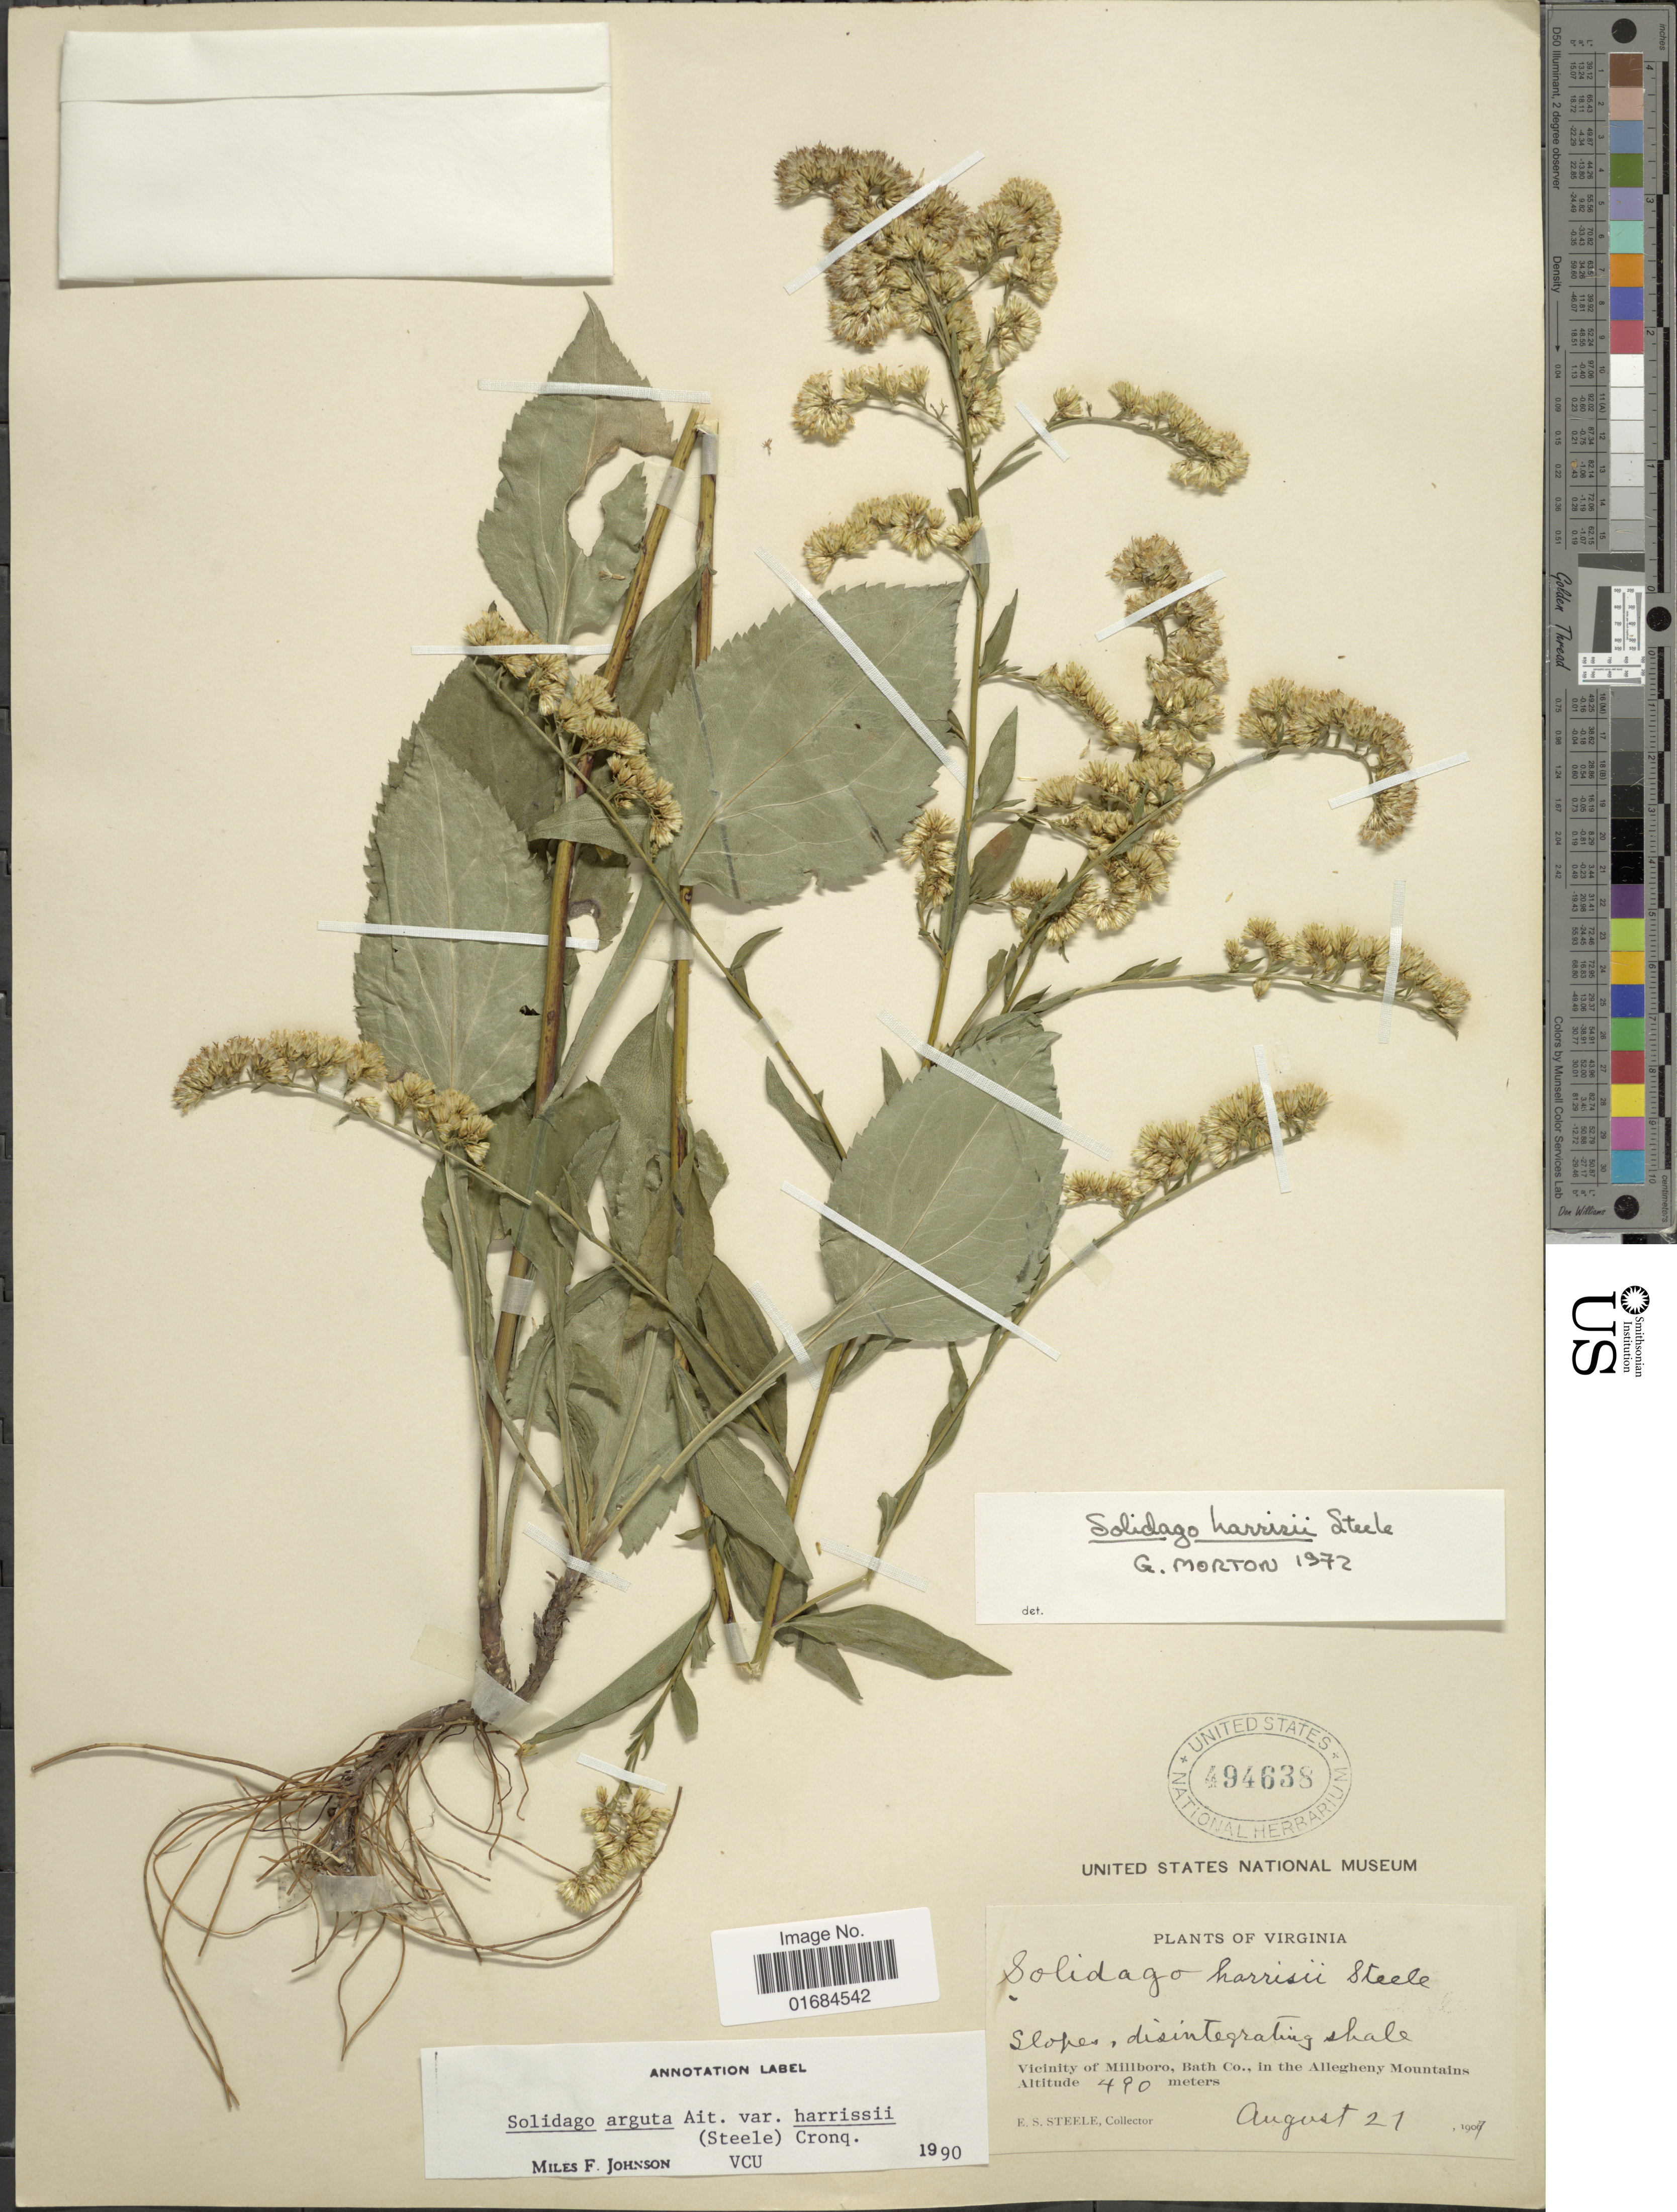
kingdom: Plantae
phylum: Tracheophyta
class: Magnoliopsida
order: Asterales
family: Asteraceae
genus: Solidago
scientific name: Solidago arguta var. harrisii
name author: (E.S. Steele) Cronq.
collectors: E. Steele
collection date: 1907-08-21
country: United States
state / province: Virginia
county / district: Bath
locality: Slopes disintegrating shale, Vicinity of Millvboro, Bath Co, in the Allegheny Mountains.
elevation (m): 490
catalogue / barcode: US 494638